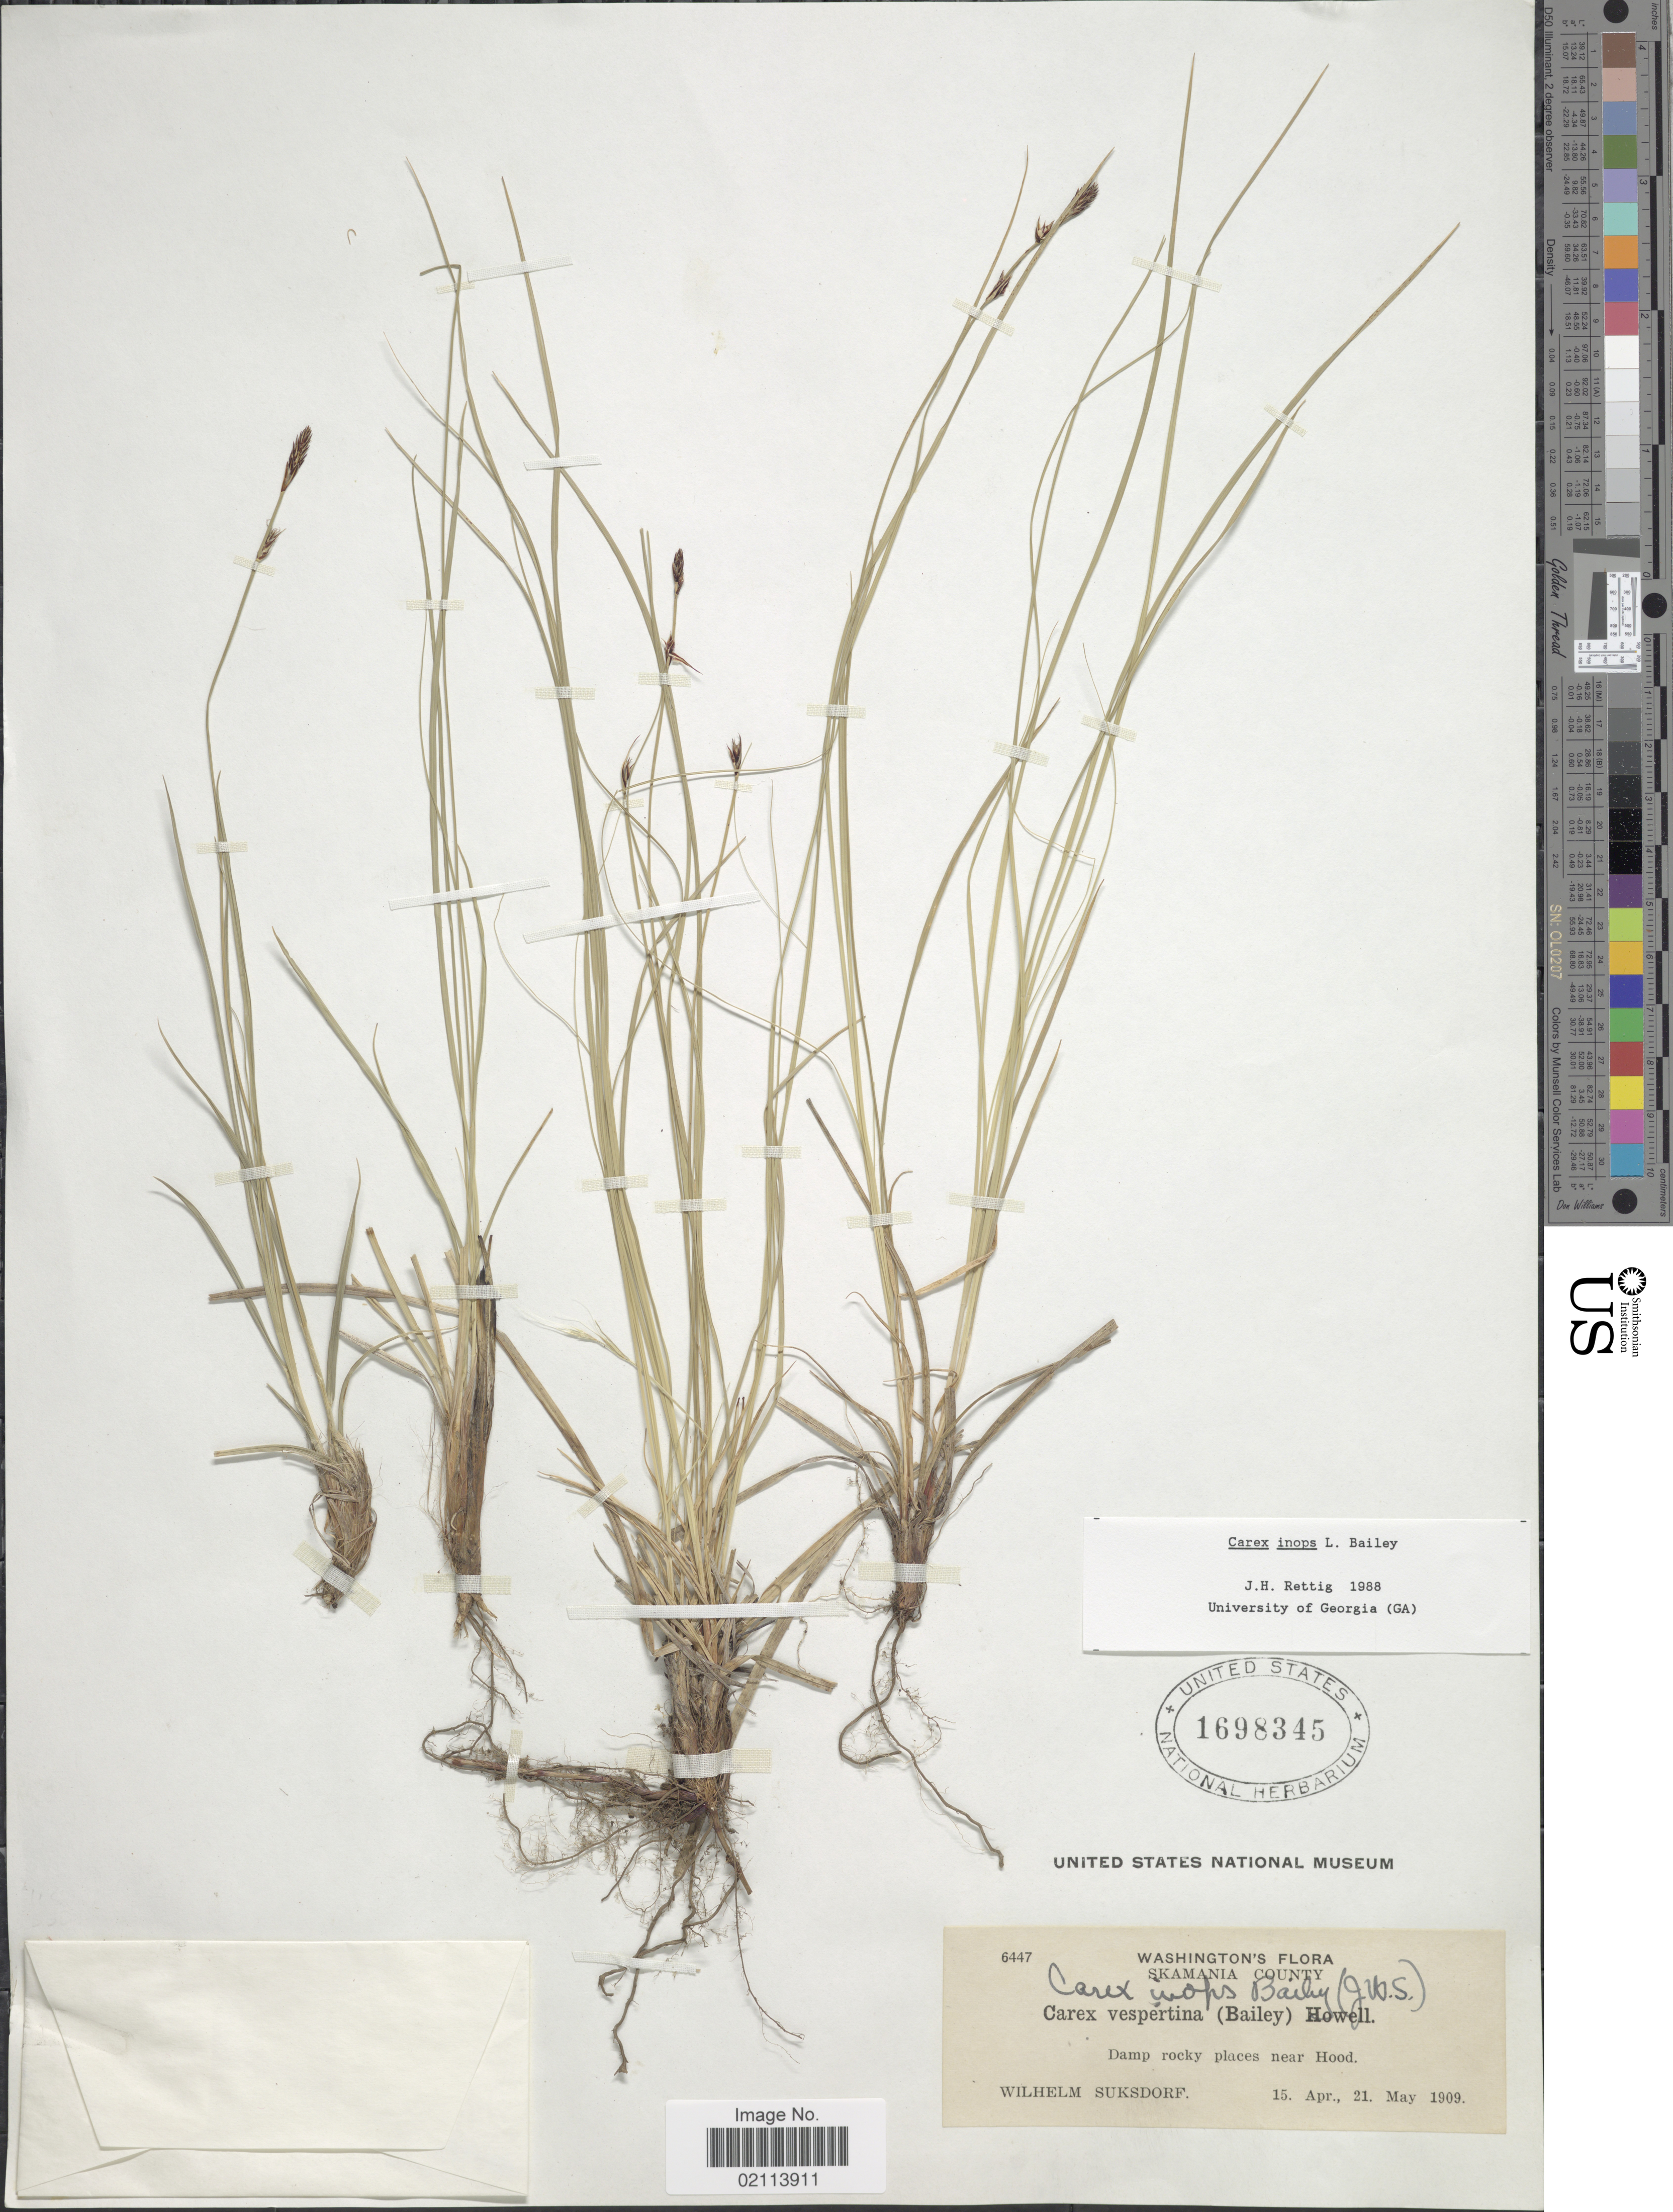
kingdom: Plantae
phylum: Tracheophyta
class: Liliopsida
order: Poales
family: Cyperaceae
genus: Carex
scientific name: Carex inops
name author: L.H. Bailey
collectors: W. N. Suksdorf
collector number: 6447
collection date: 1909-04-15/1909-05-21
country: United States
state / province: Washington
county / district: Skamania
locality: Skamania County, damp rocky places near Hood.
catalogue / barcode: US 1698345